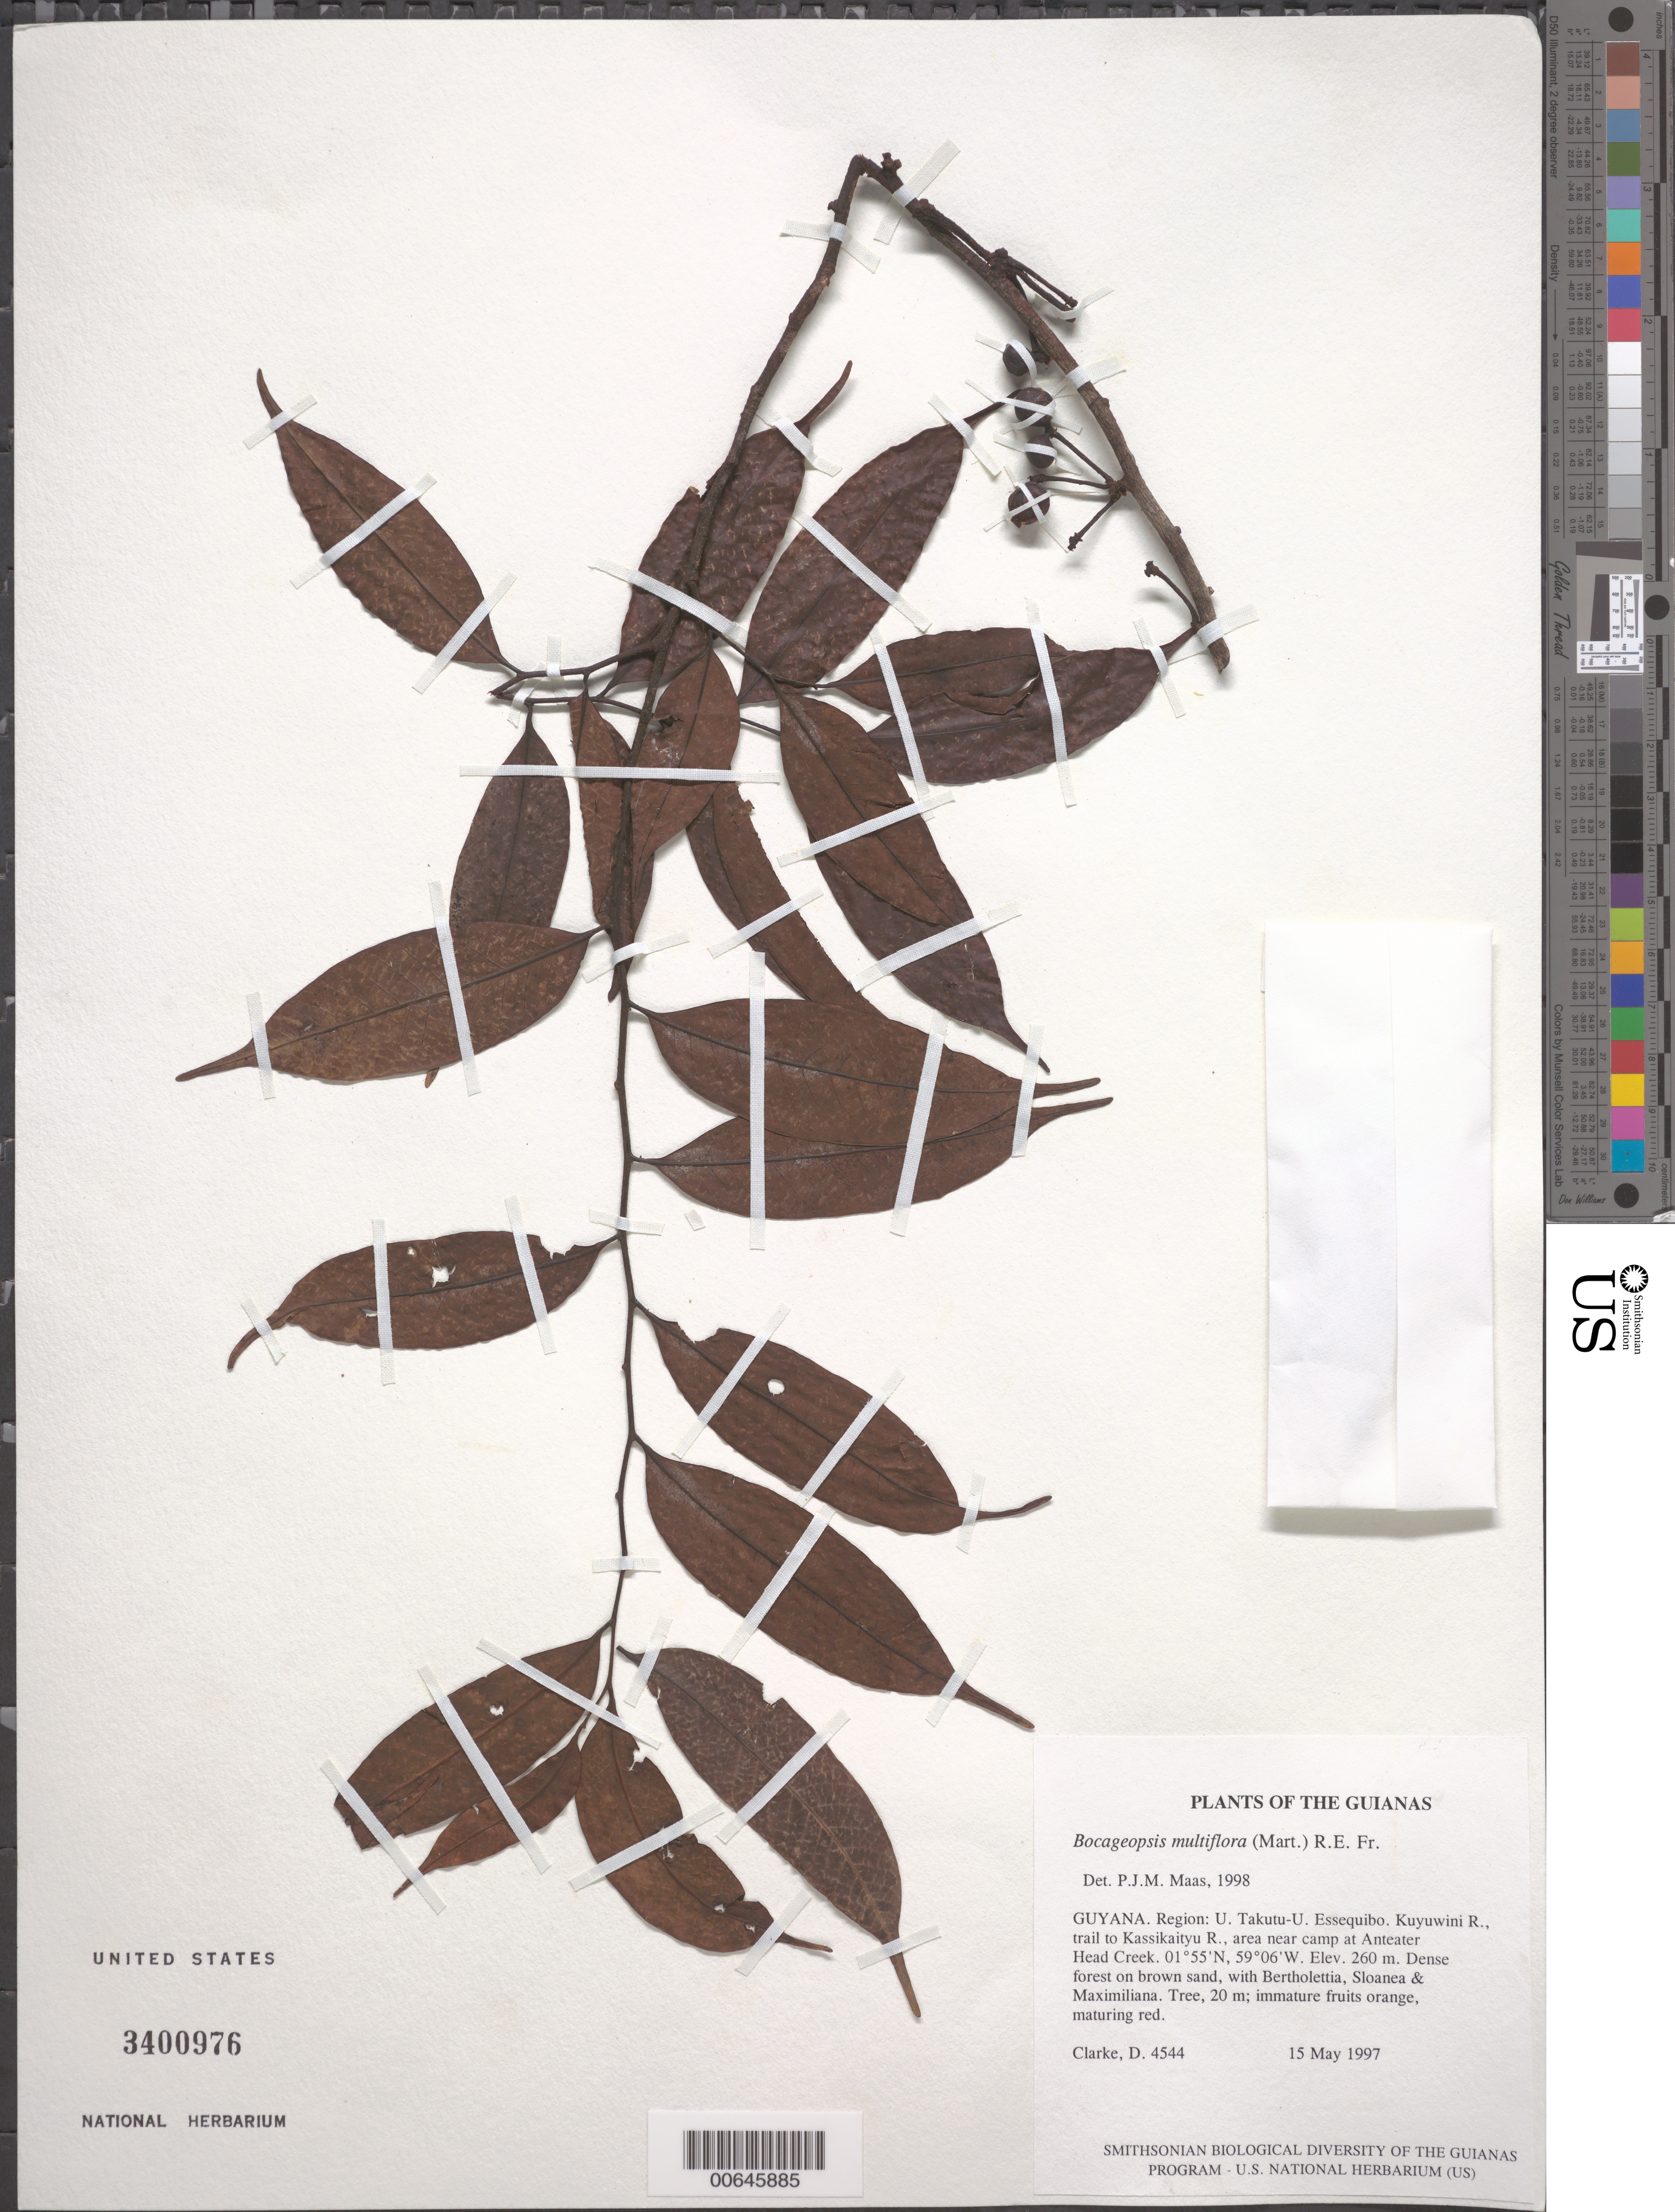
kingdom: Plantae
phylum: Tracheophyta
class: Magnoliopsida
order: Magnoliales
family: Annonaceae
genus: Bocageopsis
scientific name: Bocageopsis multiflora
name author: (Mart.) R.E. Fr.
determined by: Maas, Paul J. M.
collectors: H. D. Clarke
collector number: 4544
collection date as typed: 15 May 1997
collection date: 1997-05-15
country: Guyana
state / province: U. Takutu-U. Essequibo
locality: Kuyuwini R., trail to Kassikaityu R., area near camp at Anteater Head Creek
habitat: Dense forest on brown sand, with Bertholettia, Sloanea & Maximiliana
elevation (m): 260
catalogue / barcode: US 3400976